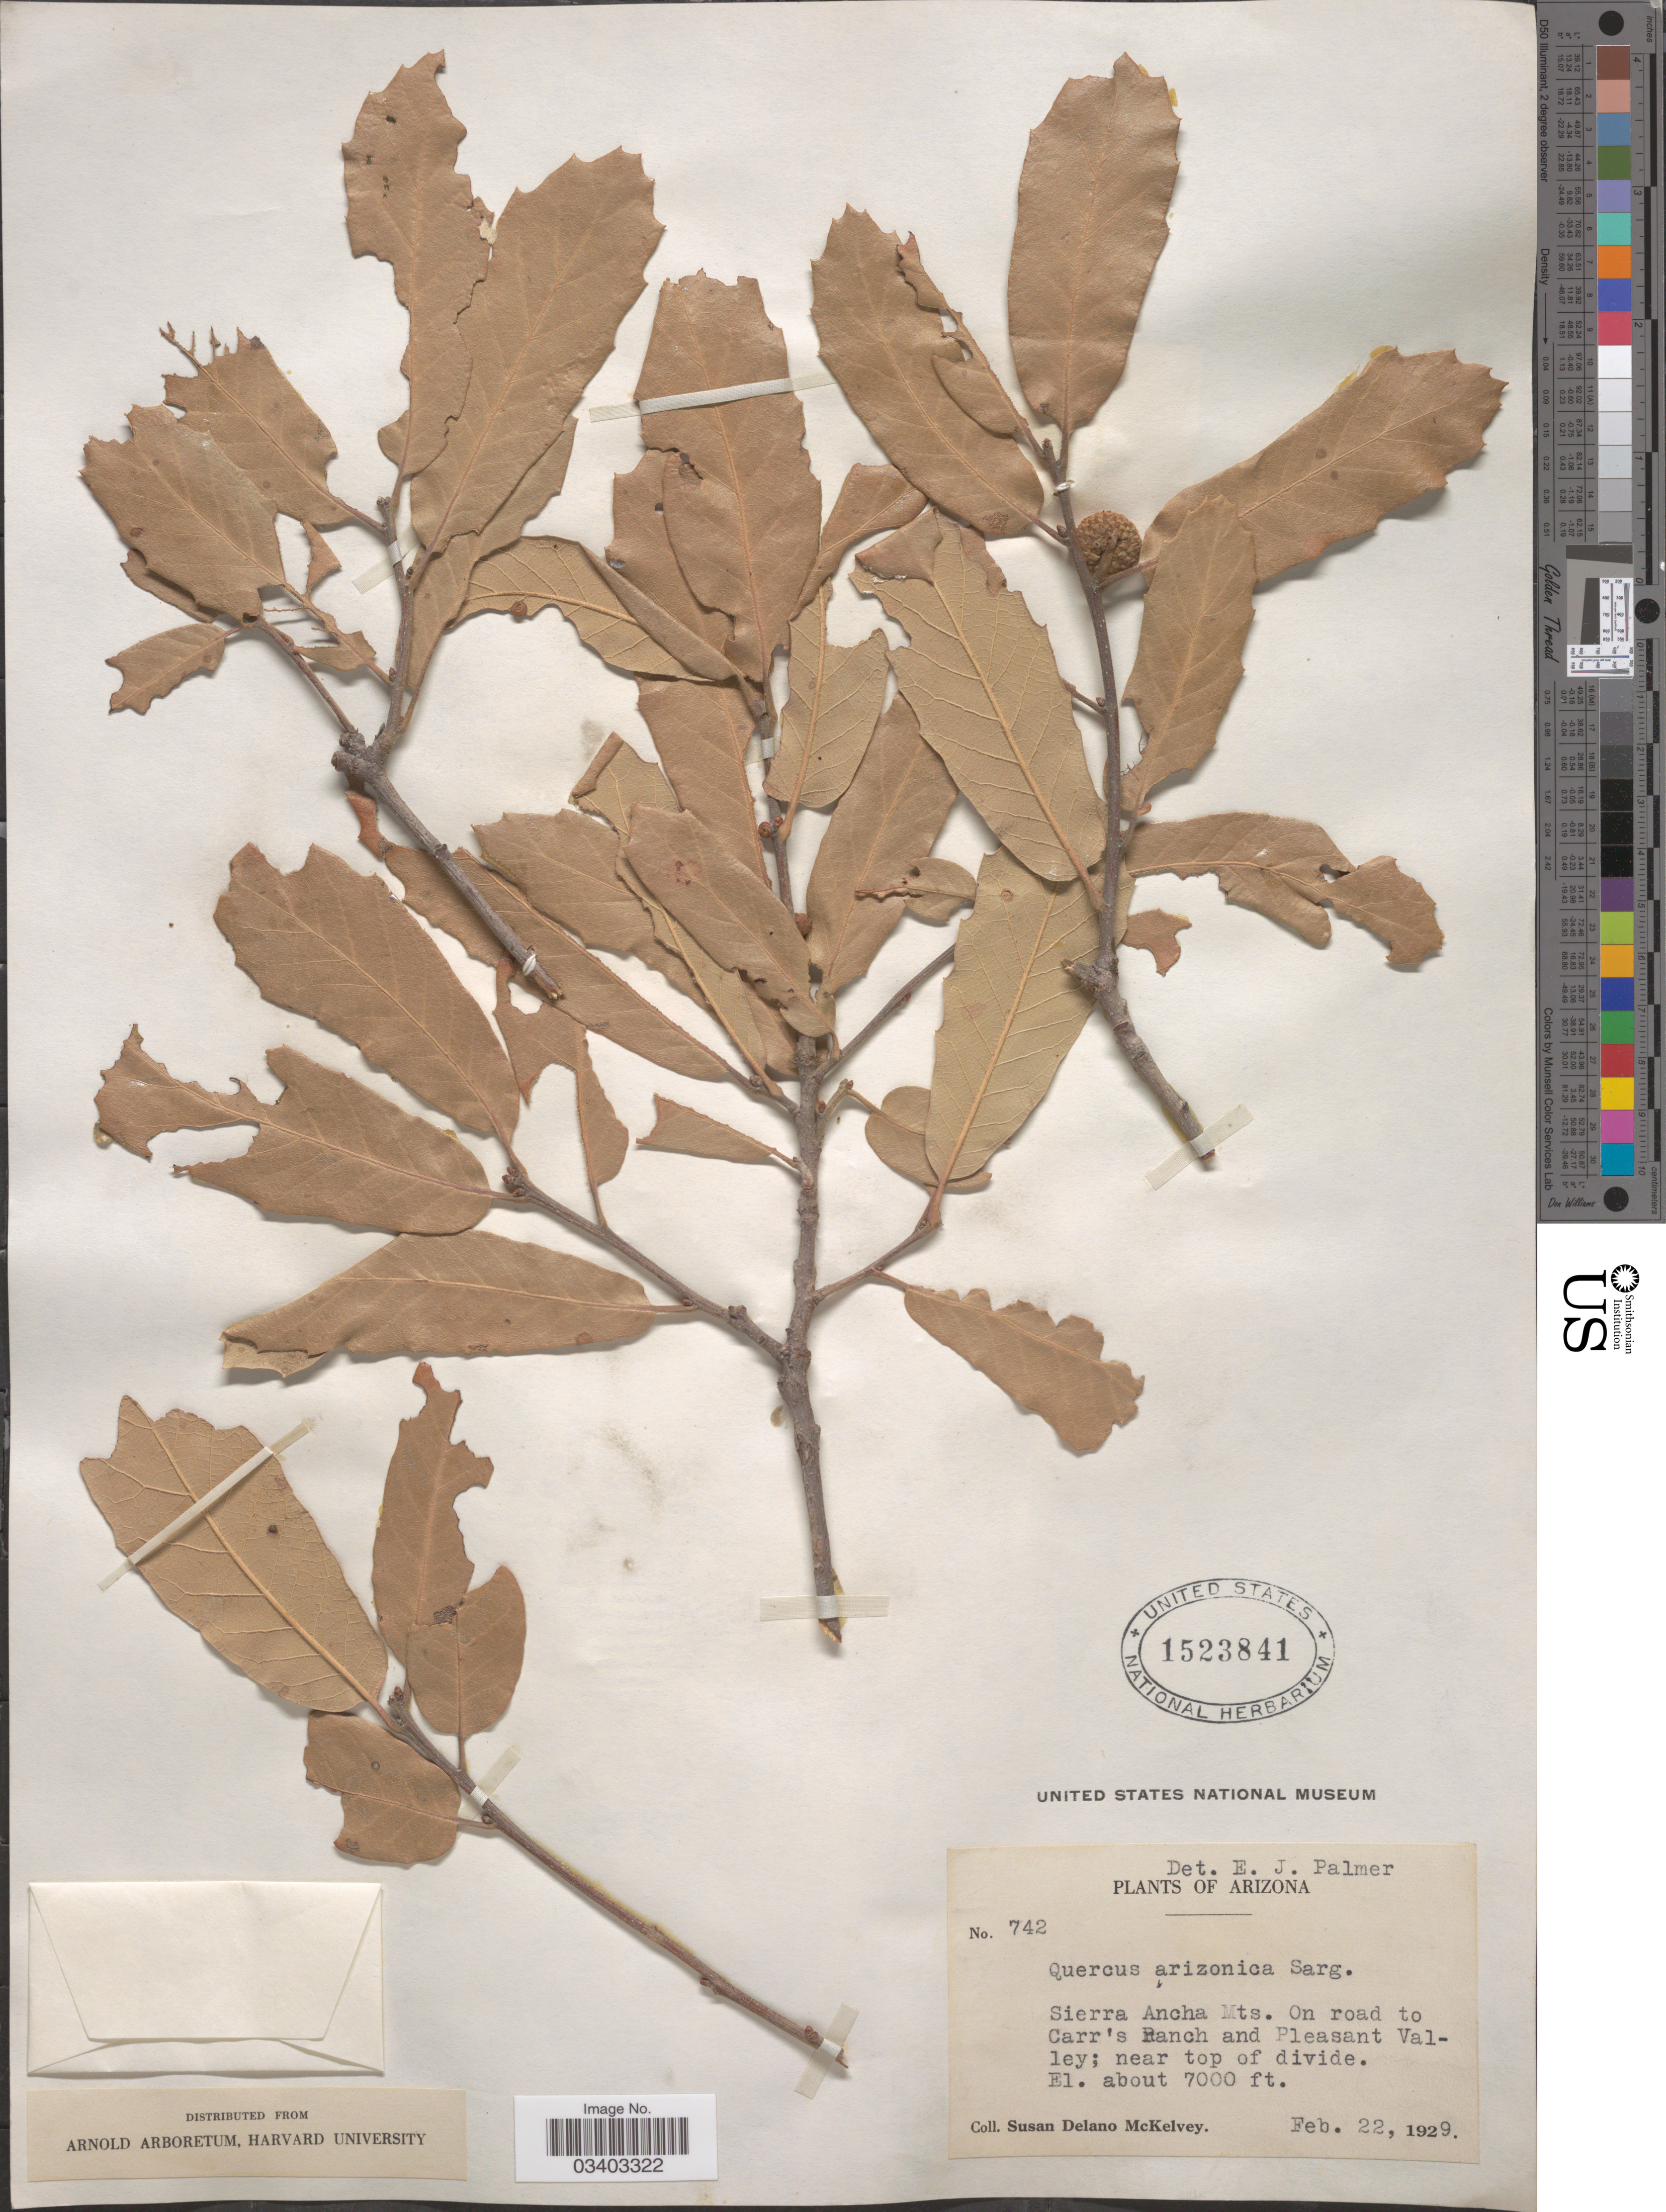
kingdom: Plantae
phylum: Tracheophyta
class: Magnoliopsida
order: Fagales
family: Fagaceae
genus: Quercus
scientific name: Quercus arizonica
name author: Sarg.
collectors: S. A. McKelvey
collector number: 742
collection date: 1929-02-22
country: United States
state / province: Arizona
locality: Sierra Ancha Mts. On road to Carr's Ranch and Pleasant Valley.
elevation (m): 2134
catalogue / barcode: US 1523841